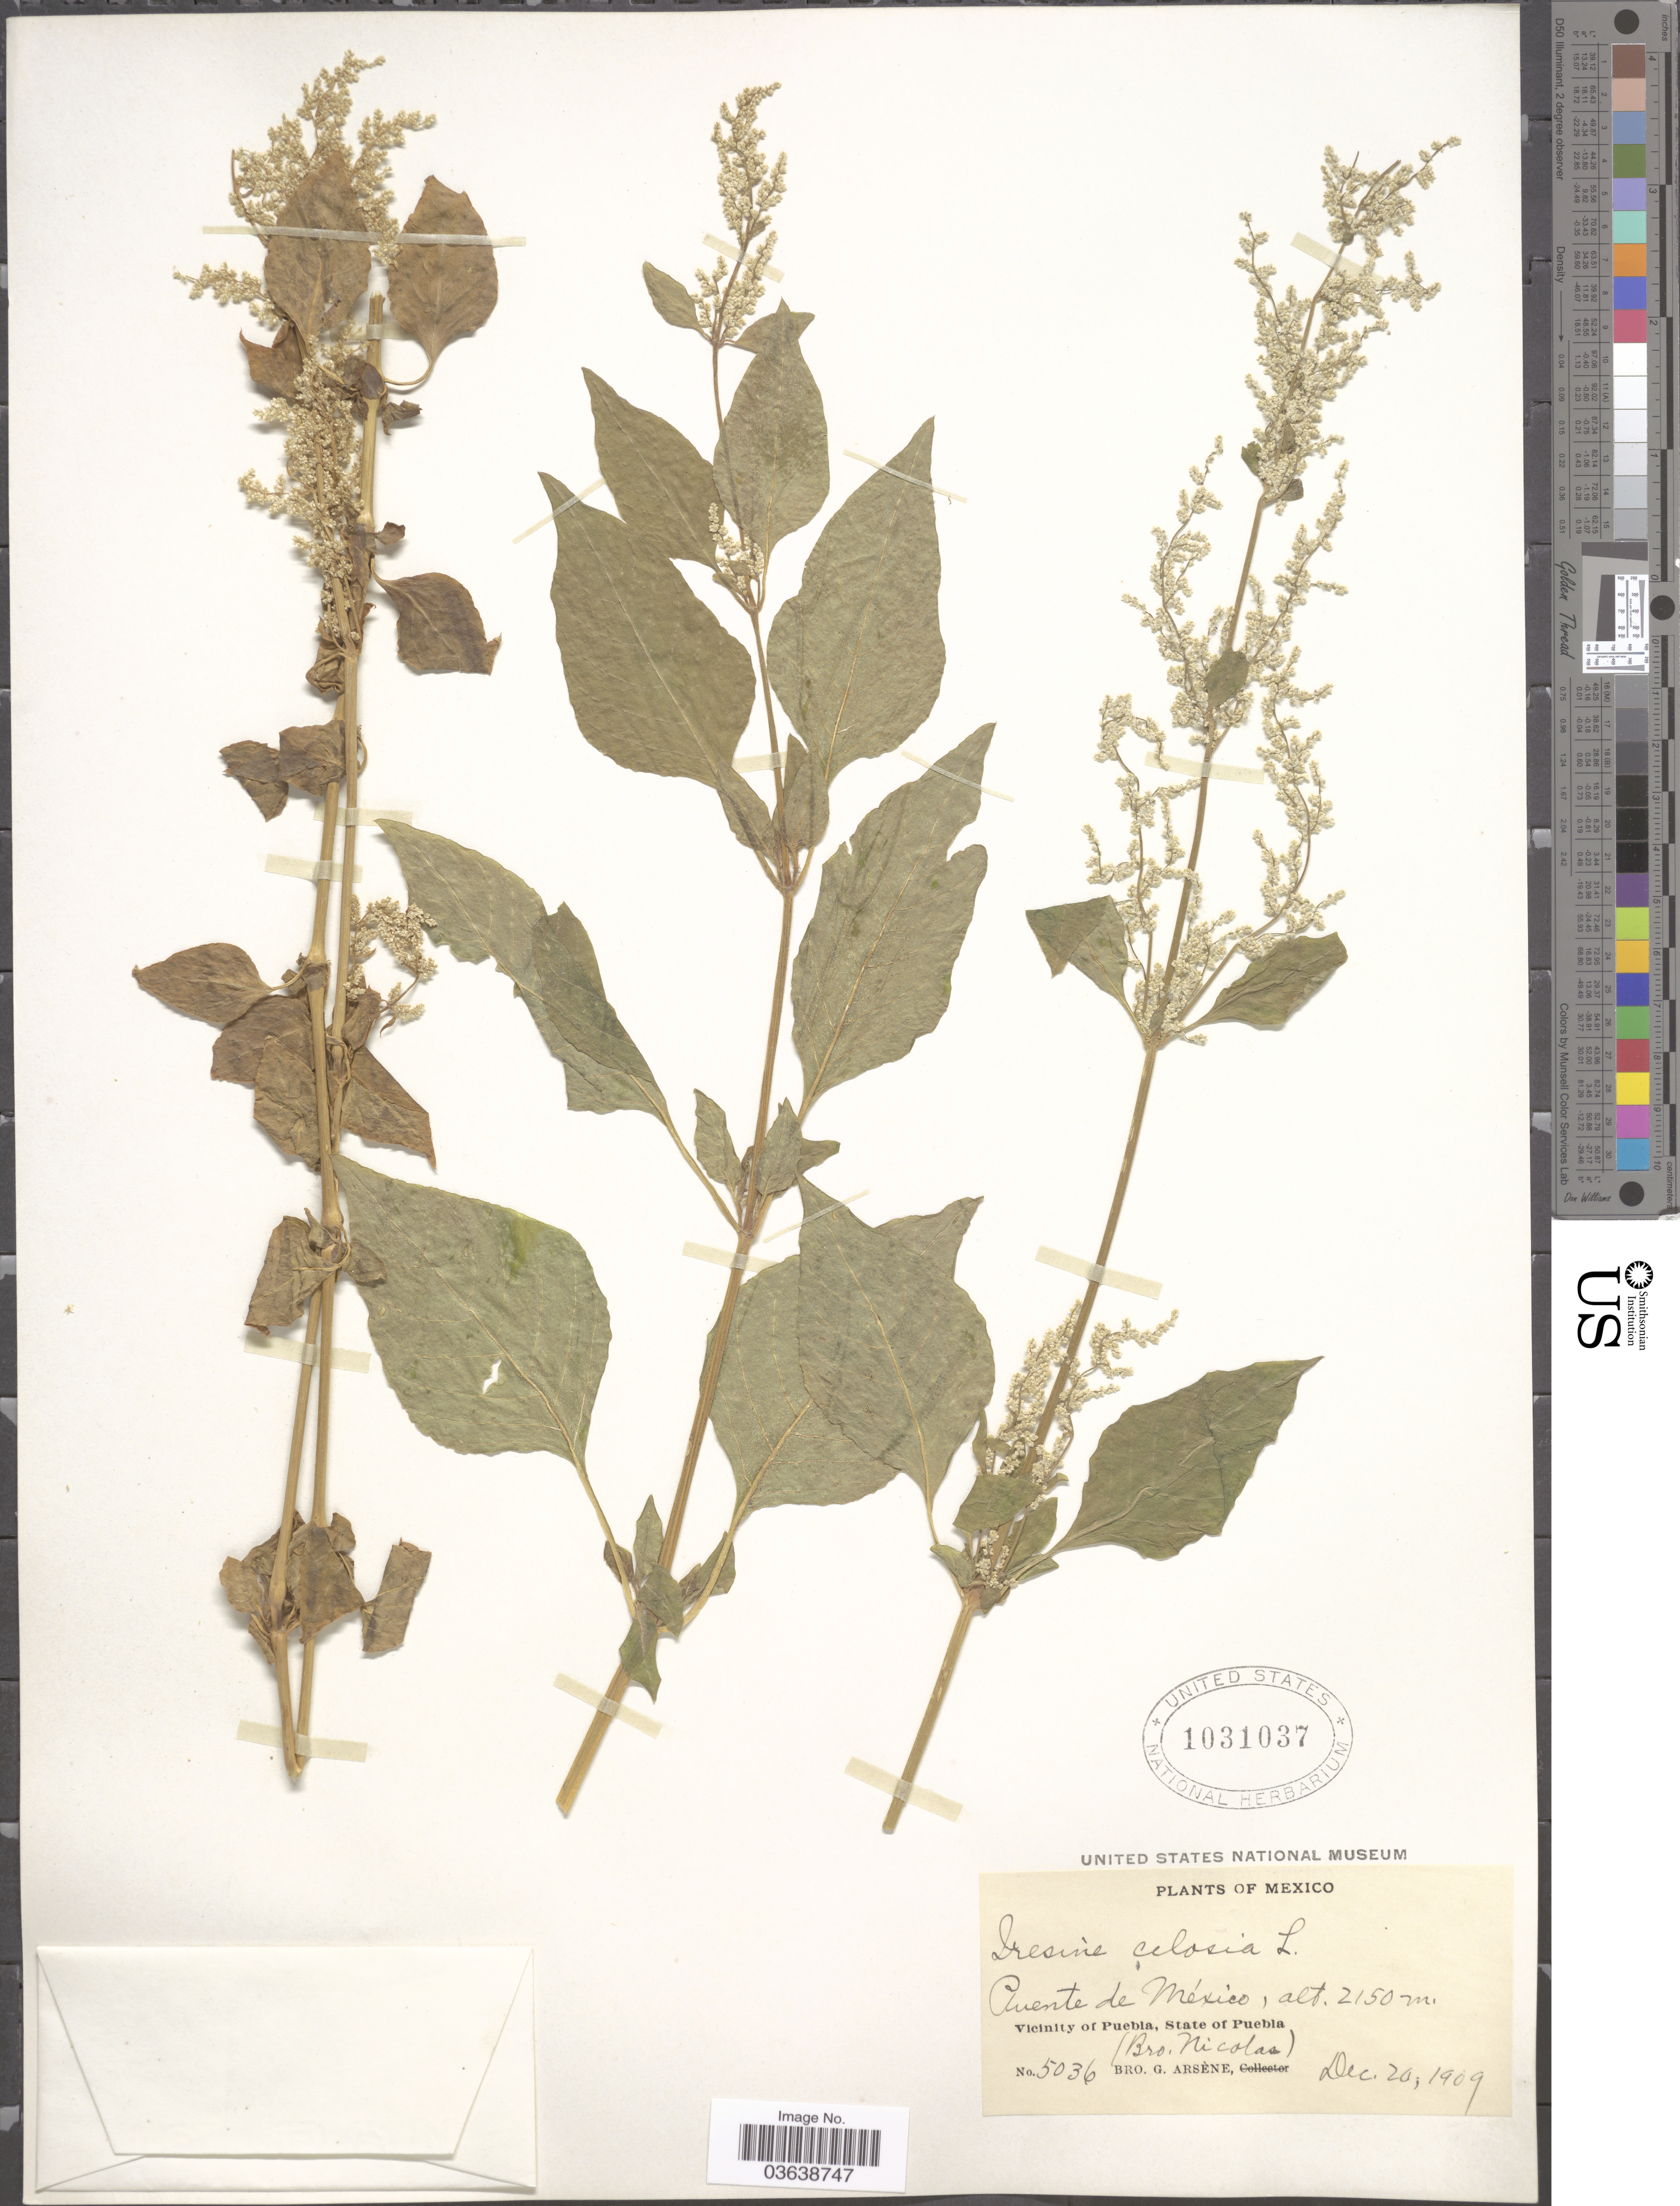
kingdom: Plantae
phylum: Tracheophyta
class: Magnoliopsida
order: Caryophyllales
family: Amaranthaceae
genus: Iresine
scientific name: Iresine celosia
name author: L.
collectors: Bro. Nicolas & Bro. G. Arsène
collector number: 5036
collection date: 1909-12-20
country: Mexico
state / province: Puebla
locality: Puente de México. Vicinity of Puebla.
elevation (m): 2150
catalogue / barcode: US 1031037